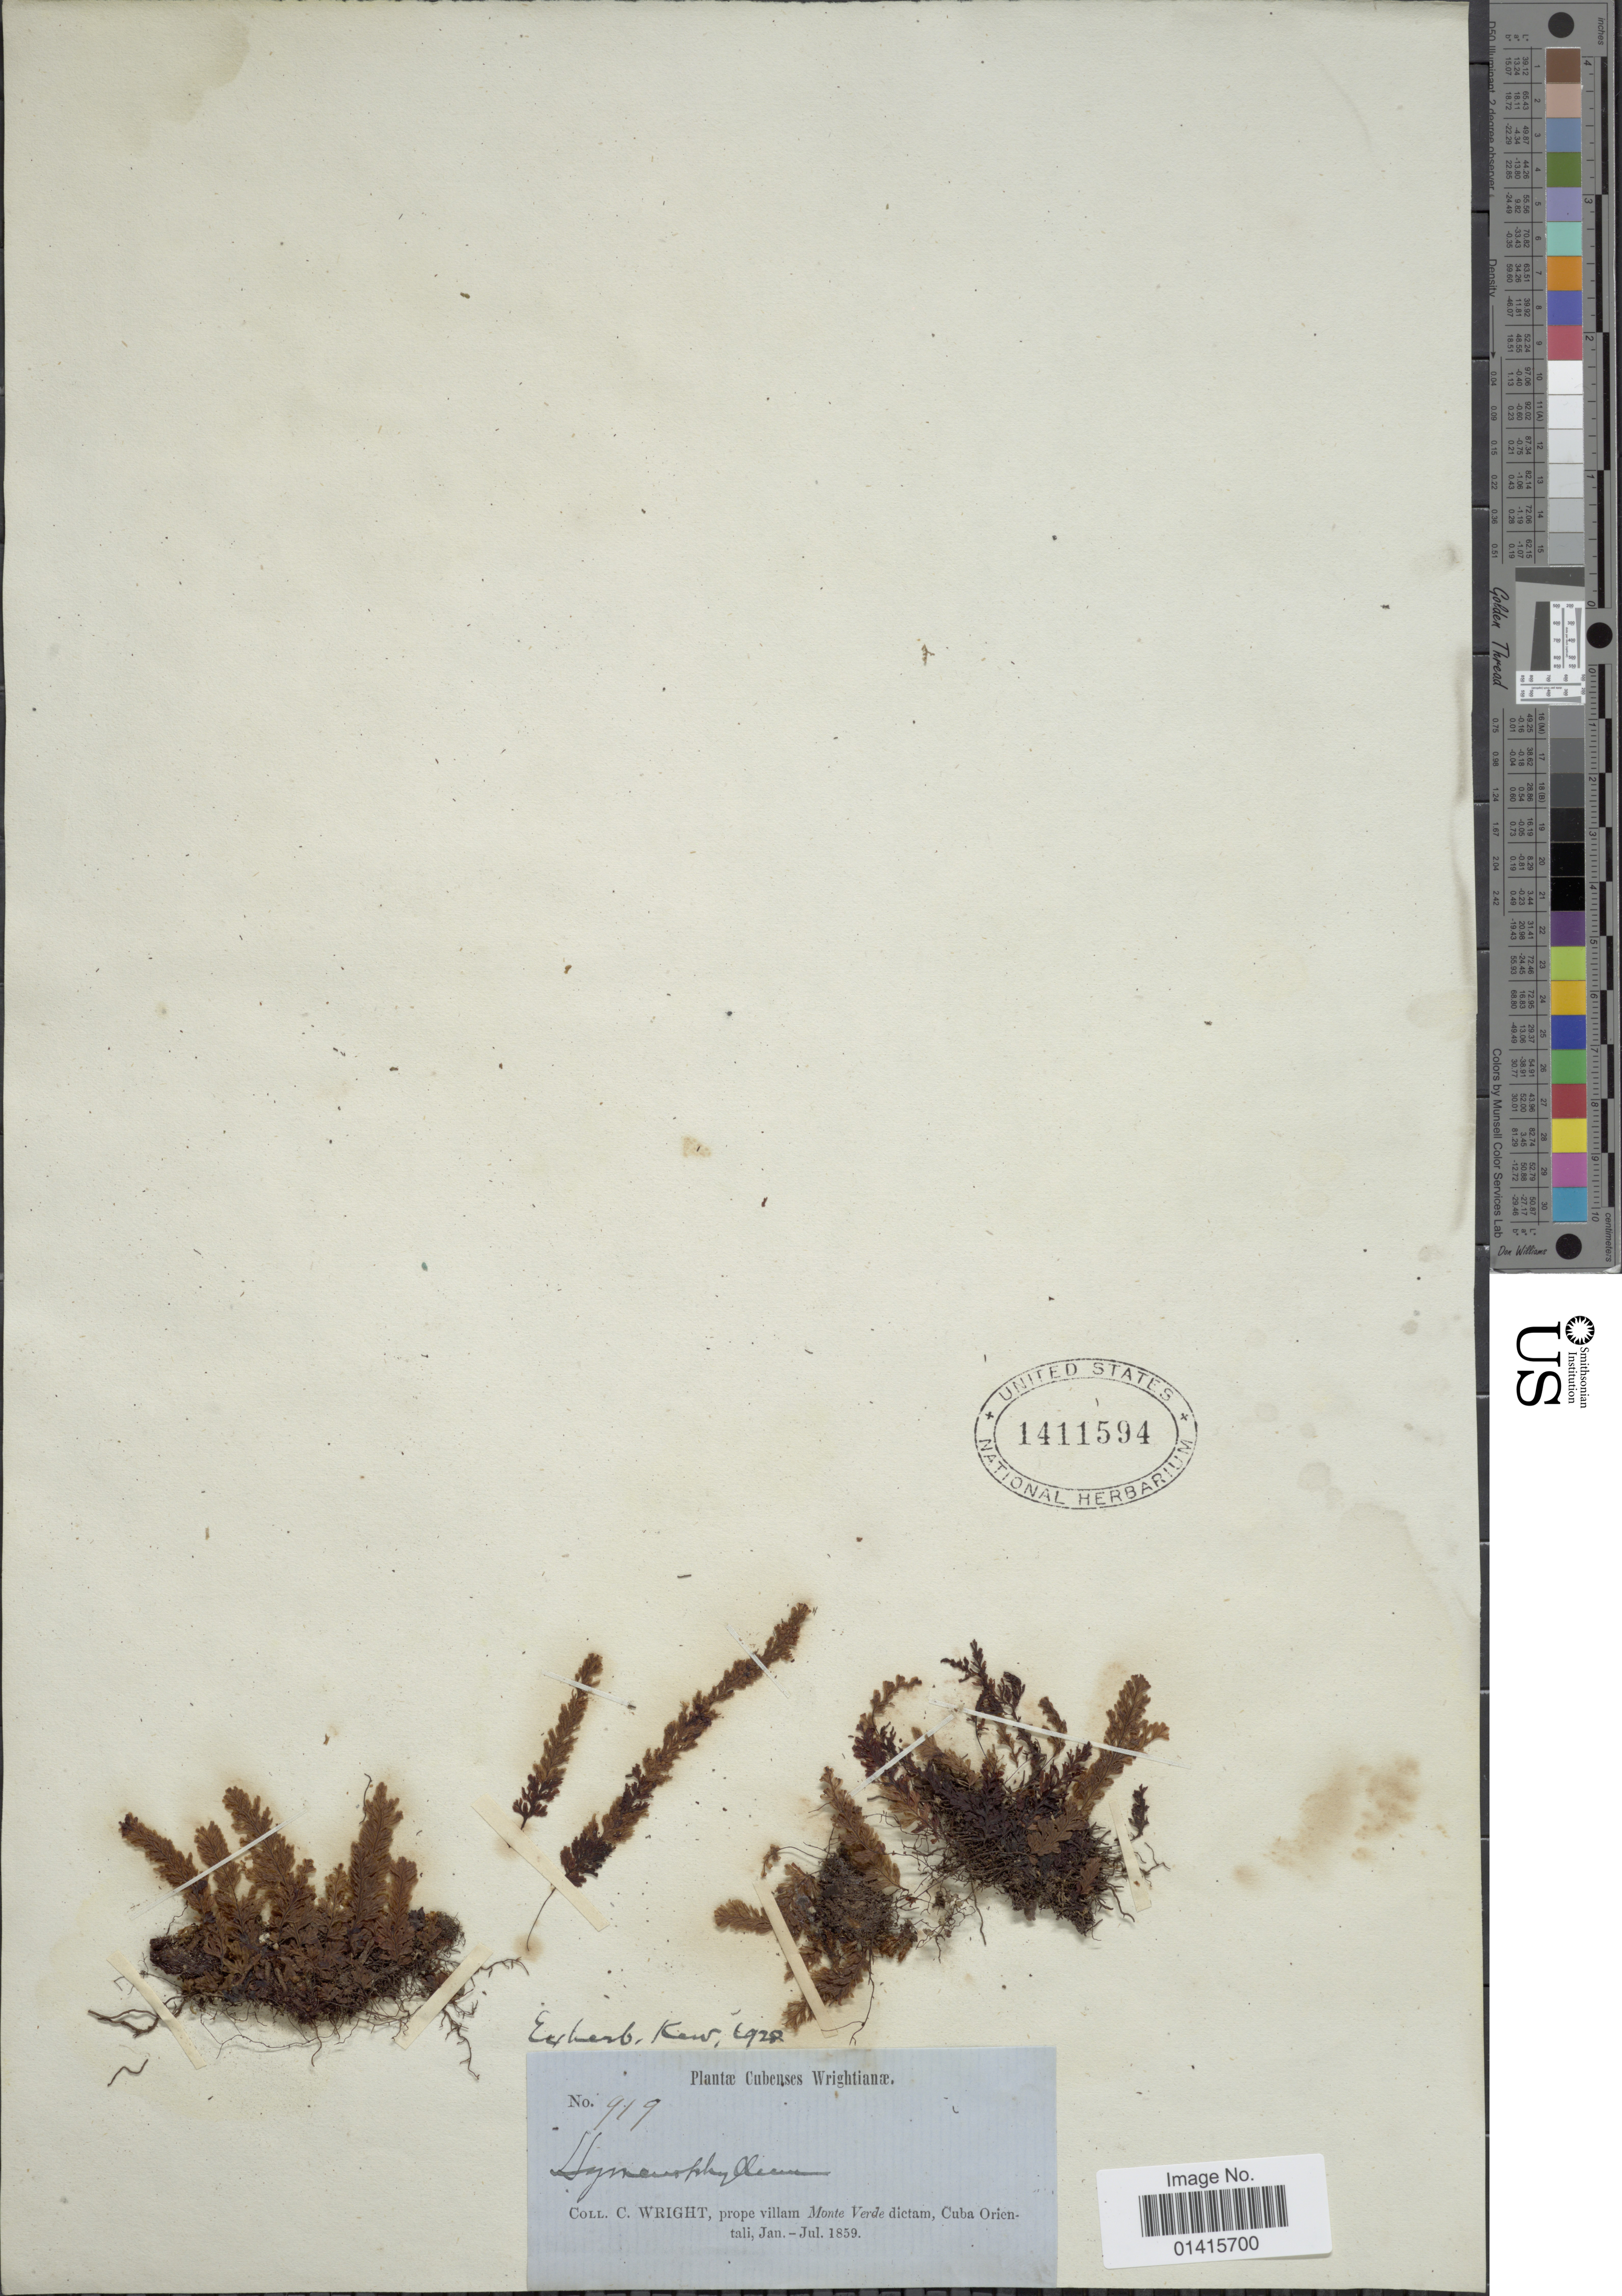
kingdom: Plantae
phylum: Tracheophyta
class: Polypodiopsida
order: Hymenophyllales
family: Hymenophyllaceae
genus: Hymenophyllum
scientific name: Hymenophyllum sp.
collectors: C. Wright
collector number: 919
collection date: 1859-01/1859-07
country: Cuba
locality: Prope villam Monte Verde dictam, Cuba Orientali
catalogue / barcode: US 1411594